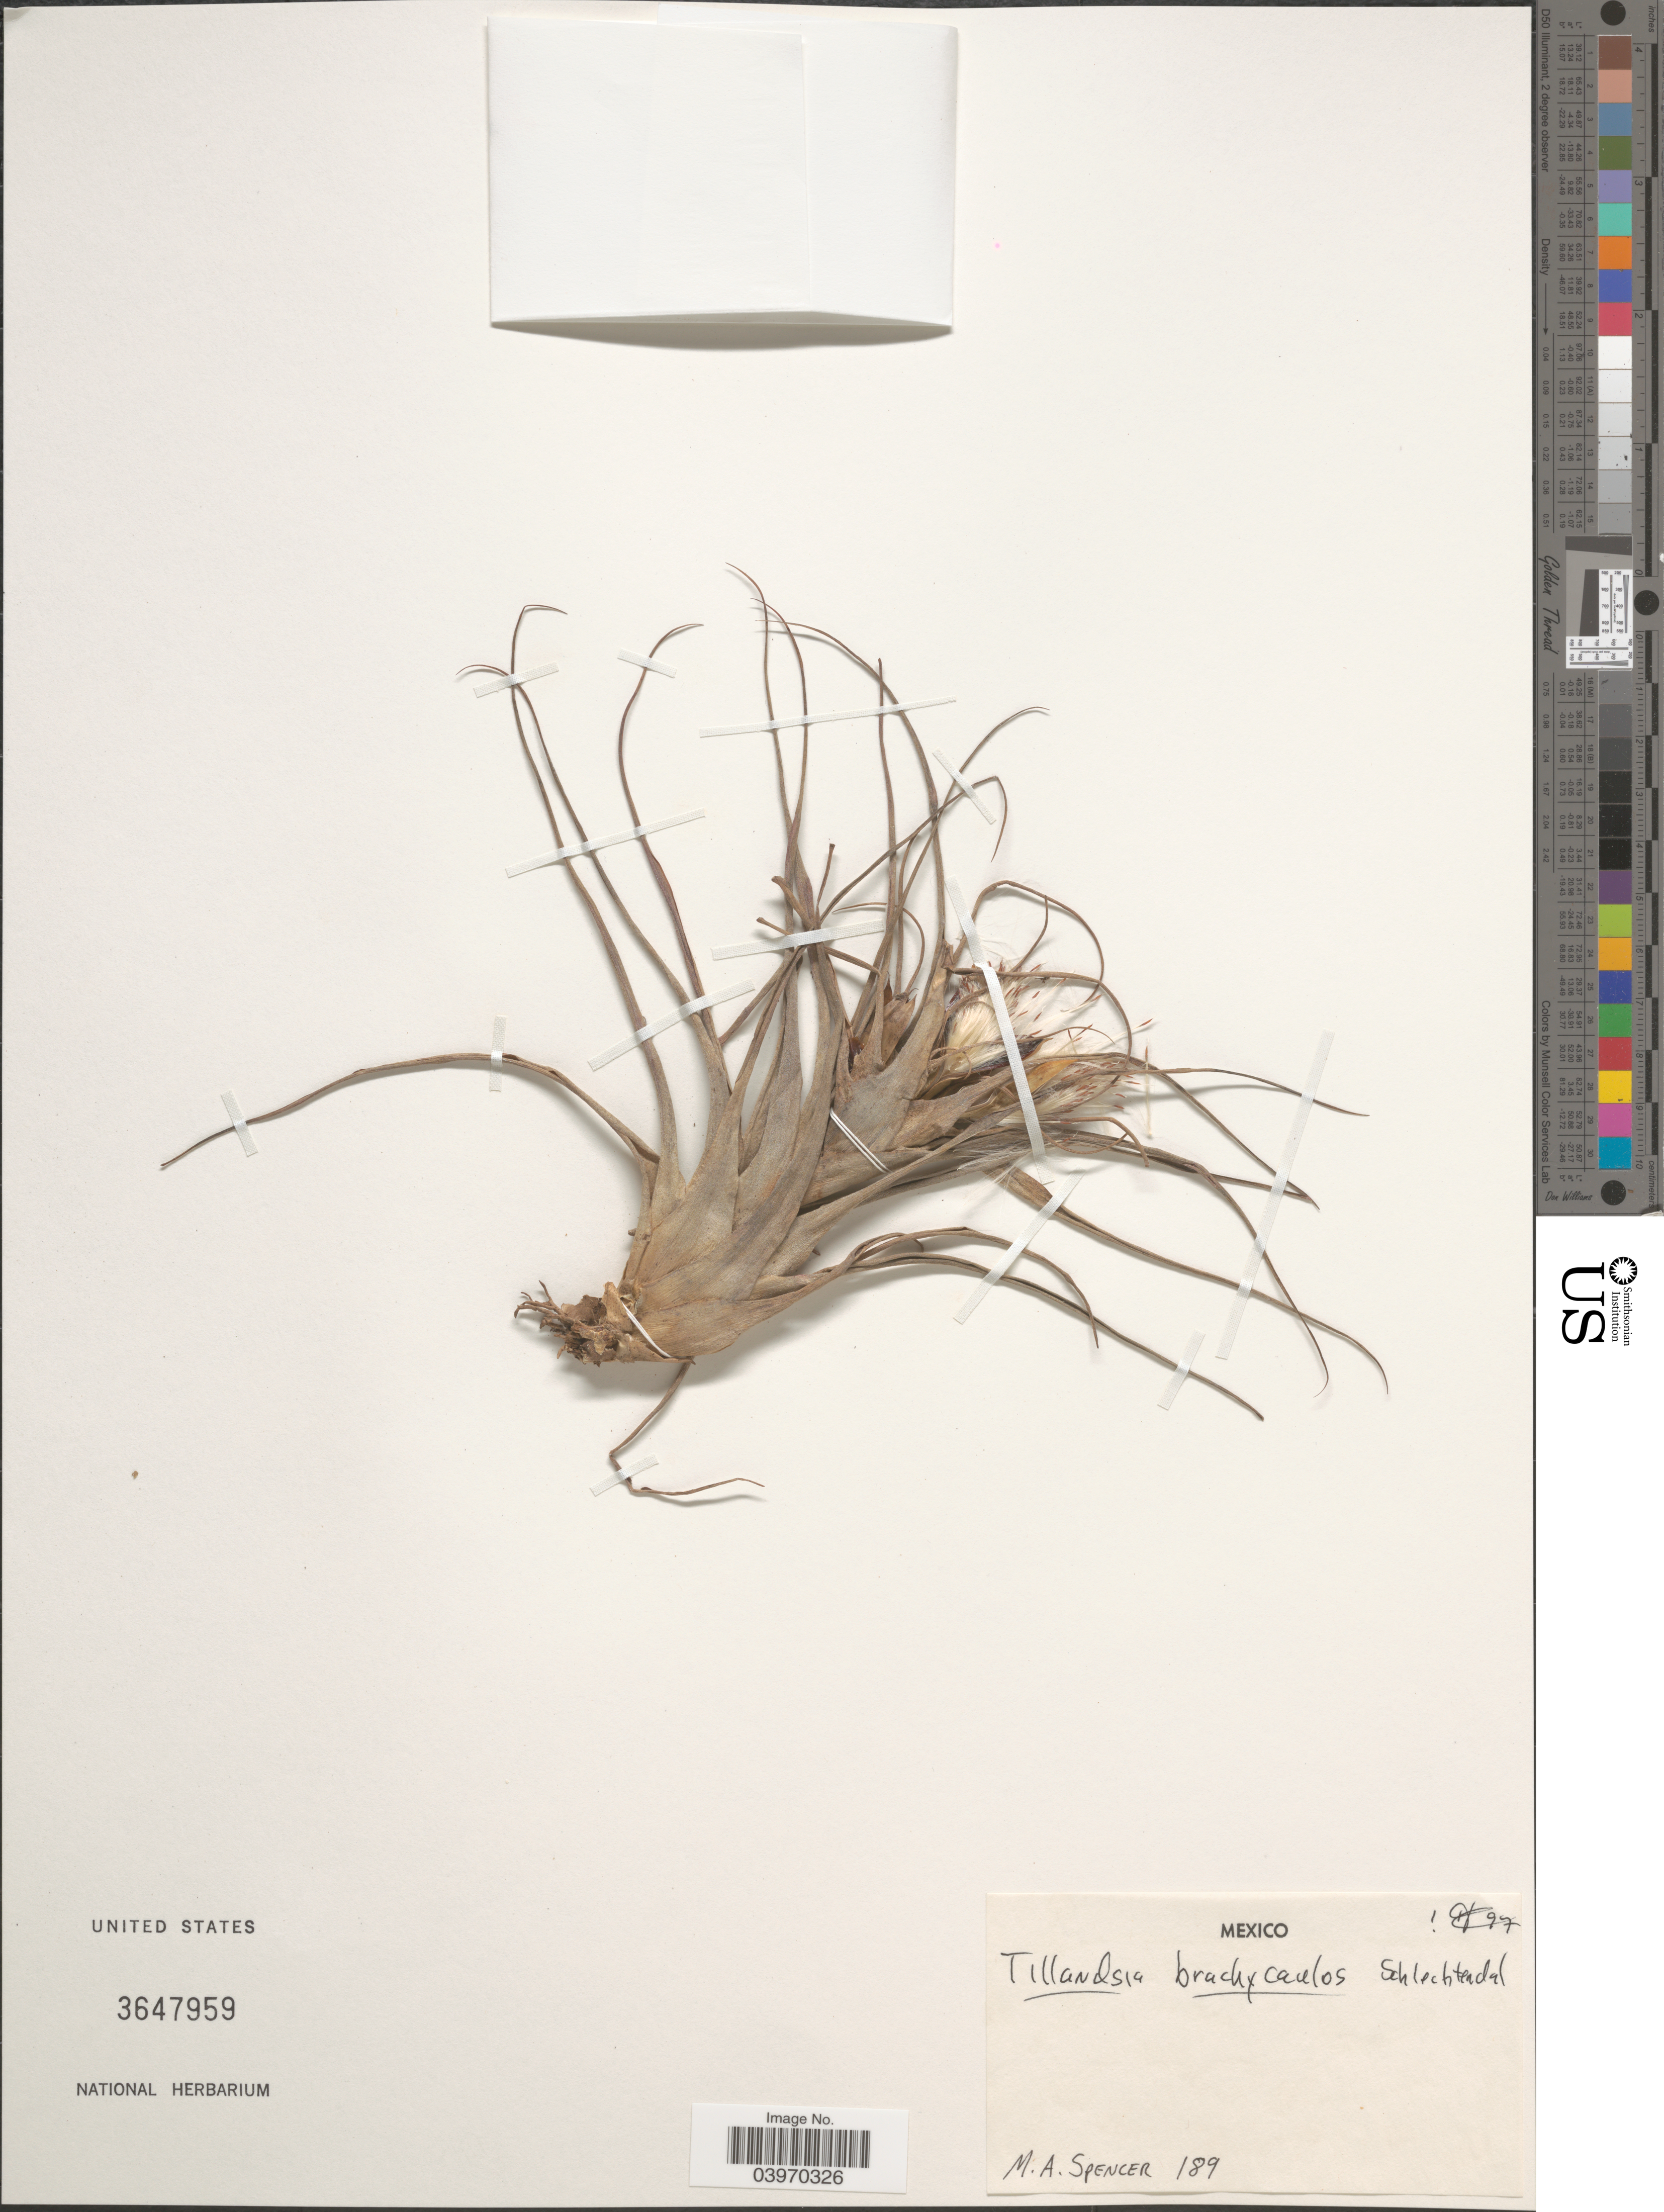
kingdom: Plantae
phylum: Tracheophyta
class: Liliopsida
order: Poales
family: Bromeliaceae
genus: Tillandsia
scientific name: Tillandsia brachycaulos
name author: Schltdl.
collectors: M. A. H. Spencer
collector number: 189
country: Mexico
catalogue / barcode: US 3647959